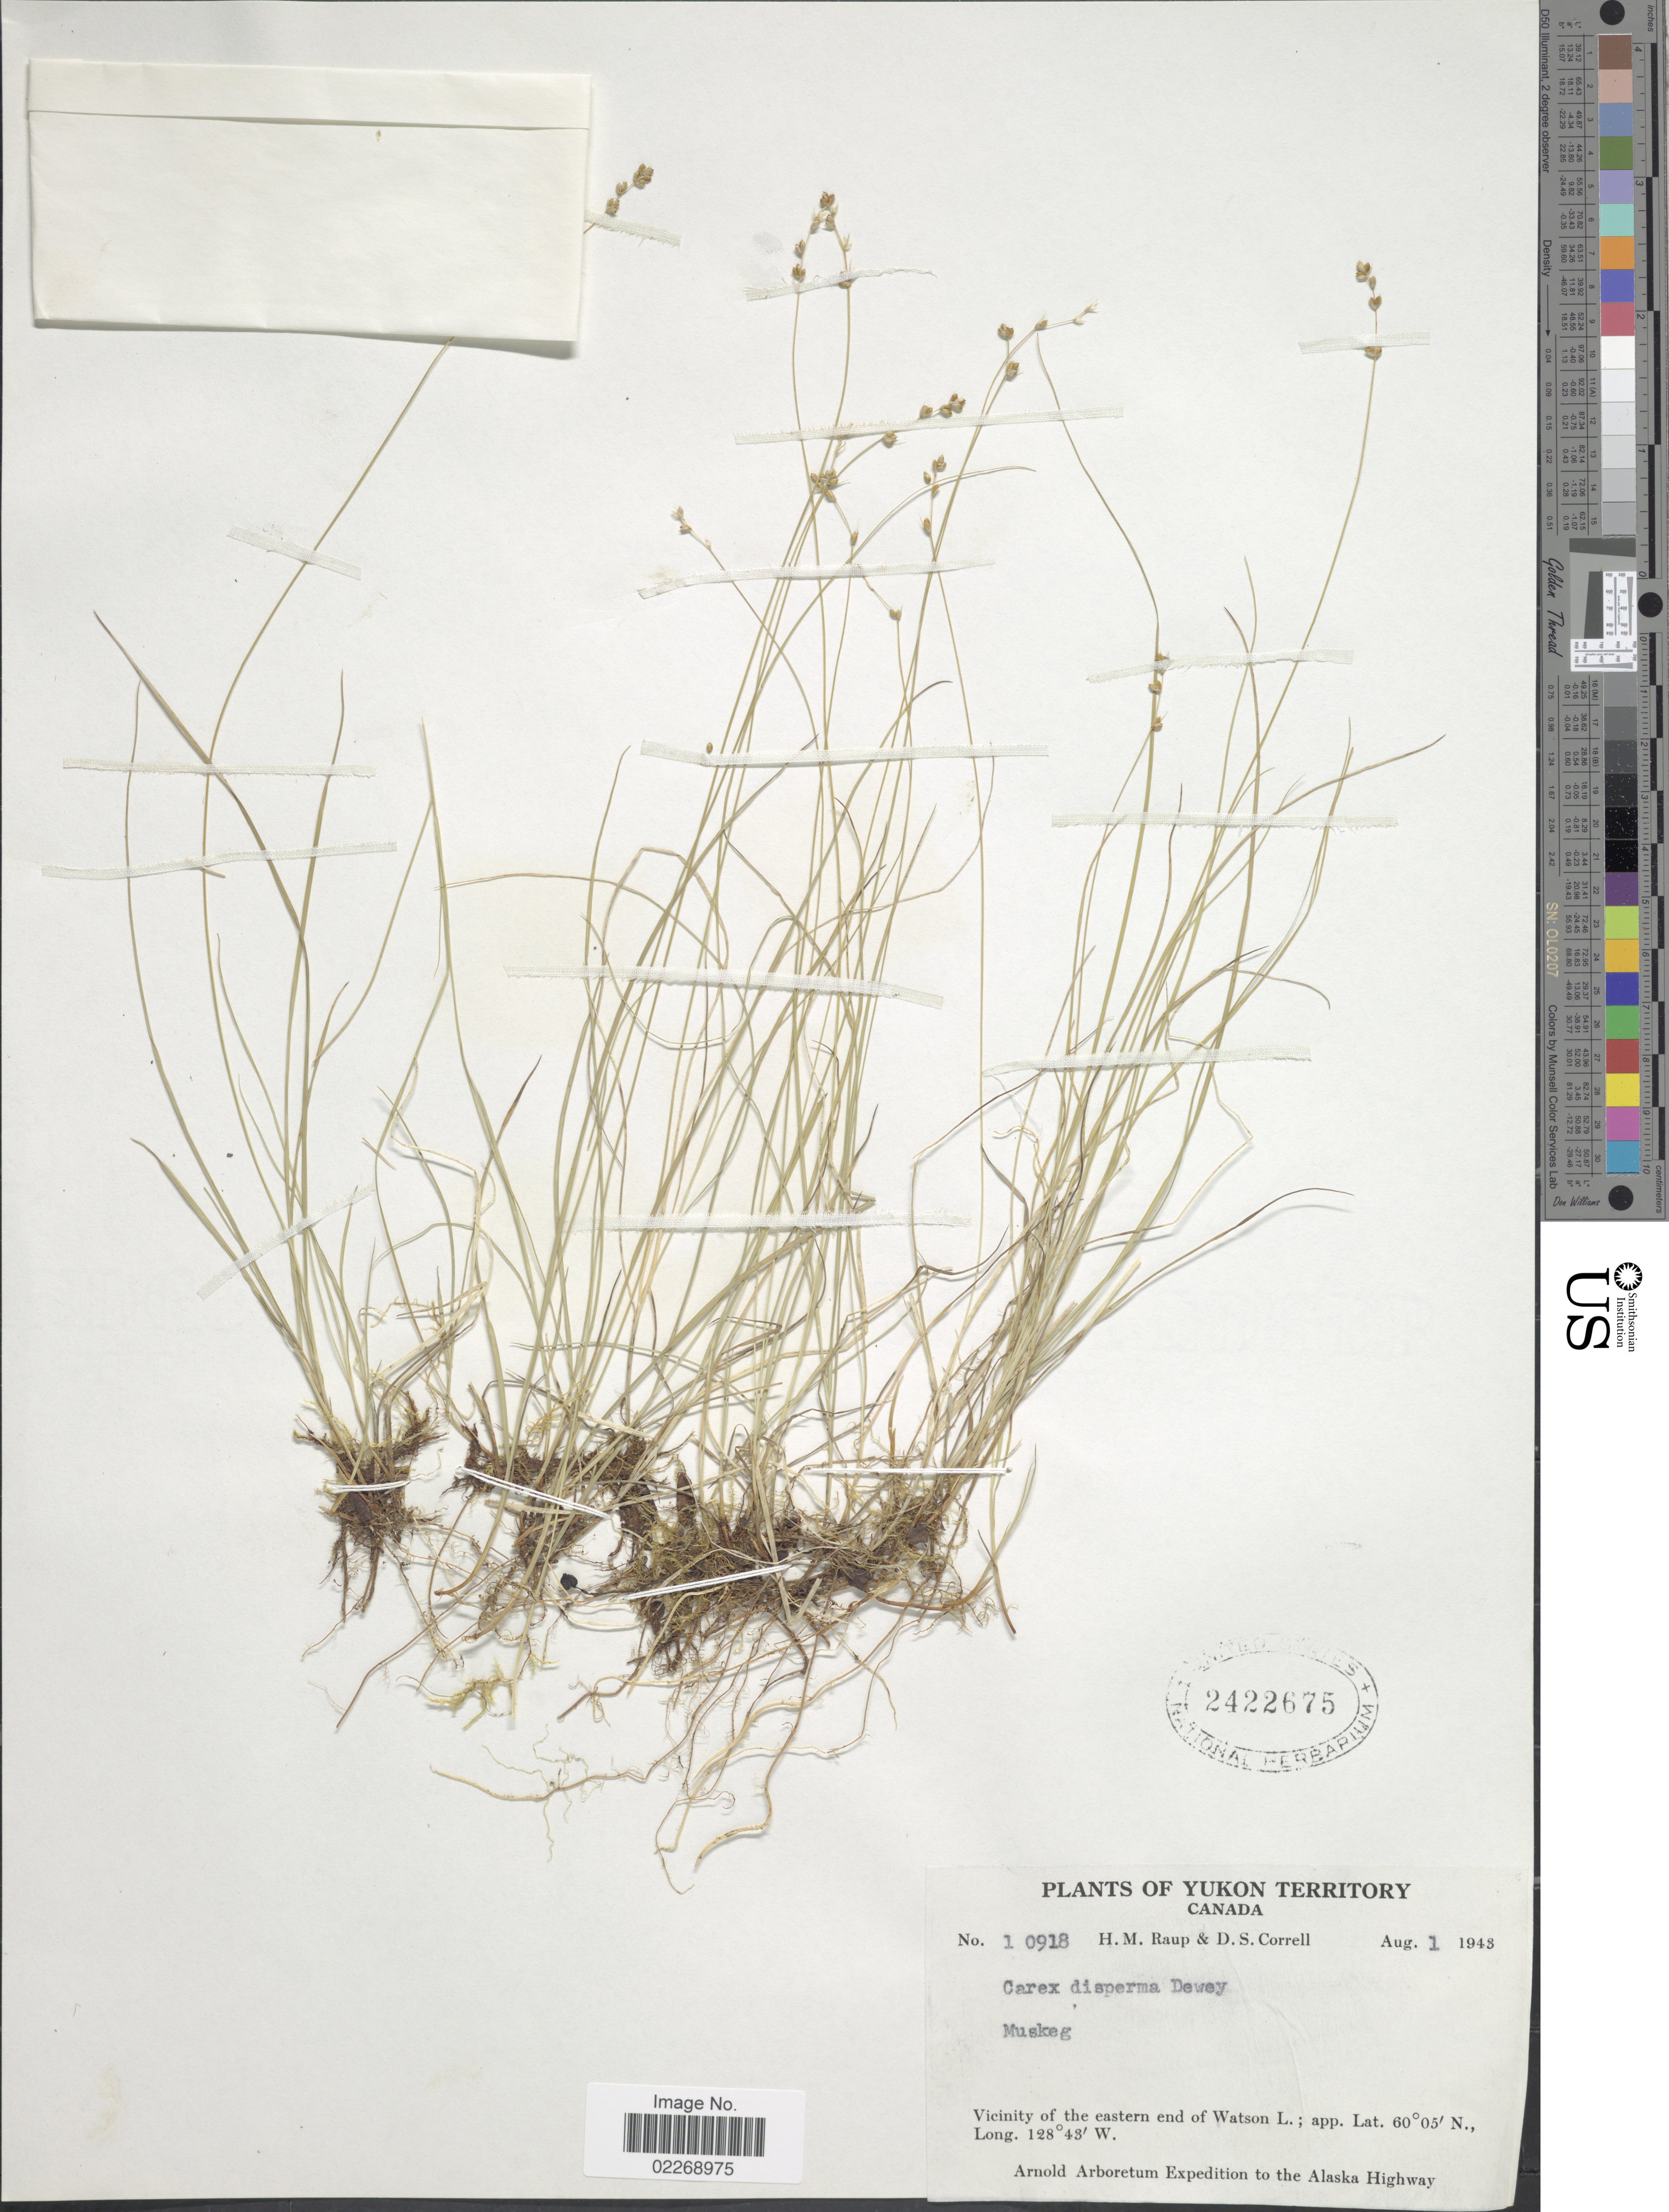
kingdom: Plantae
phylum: Tracheophyta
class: Liliopsida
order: Poales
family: Cyperaceae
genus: Carex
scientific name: Carex disperma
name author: Dewey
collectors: H. Raup & D. S. Correll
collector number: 10918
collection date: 1943-08-01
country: Canada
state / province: Yukon Territory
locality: Vicinity of the eastern end of Watson L.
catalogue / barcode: US 2422675